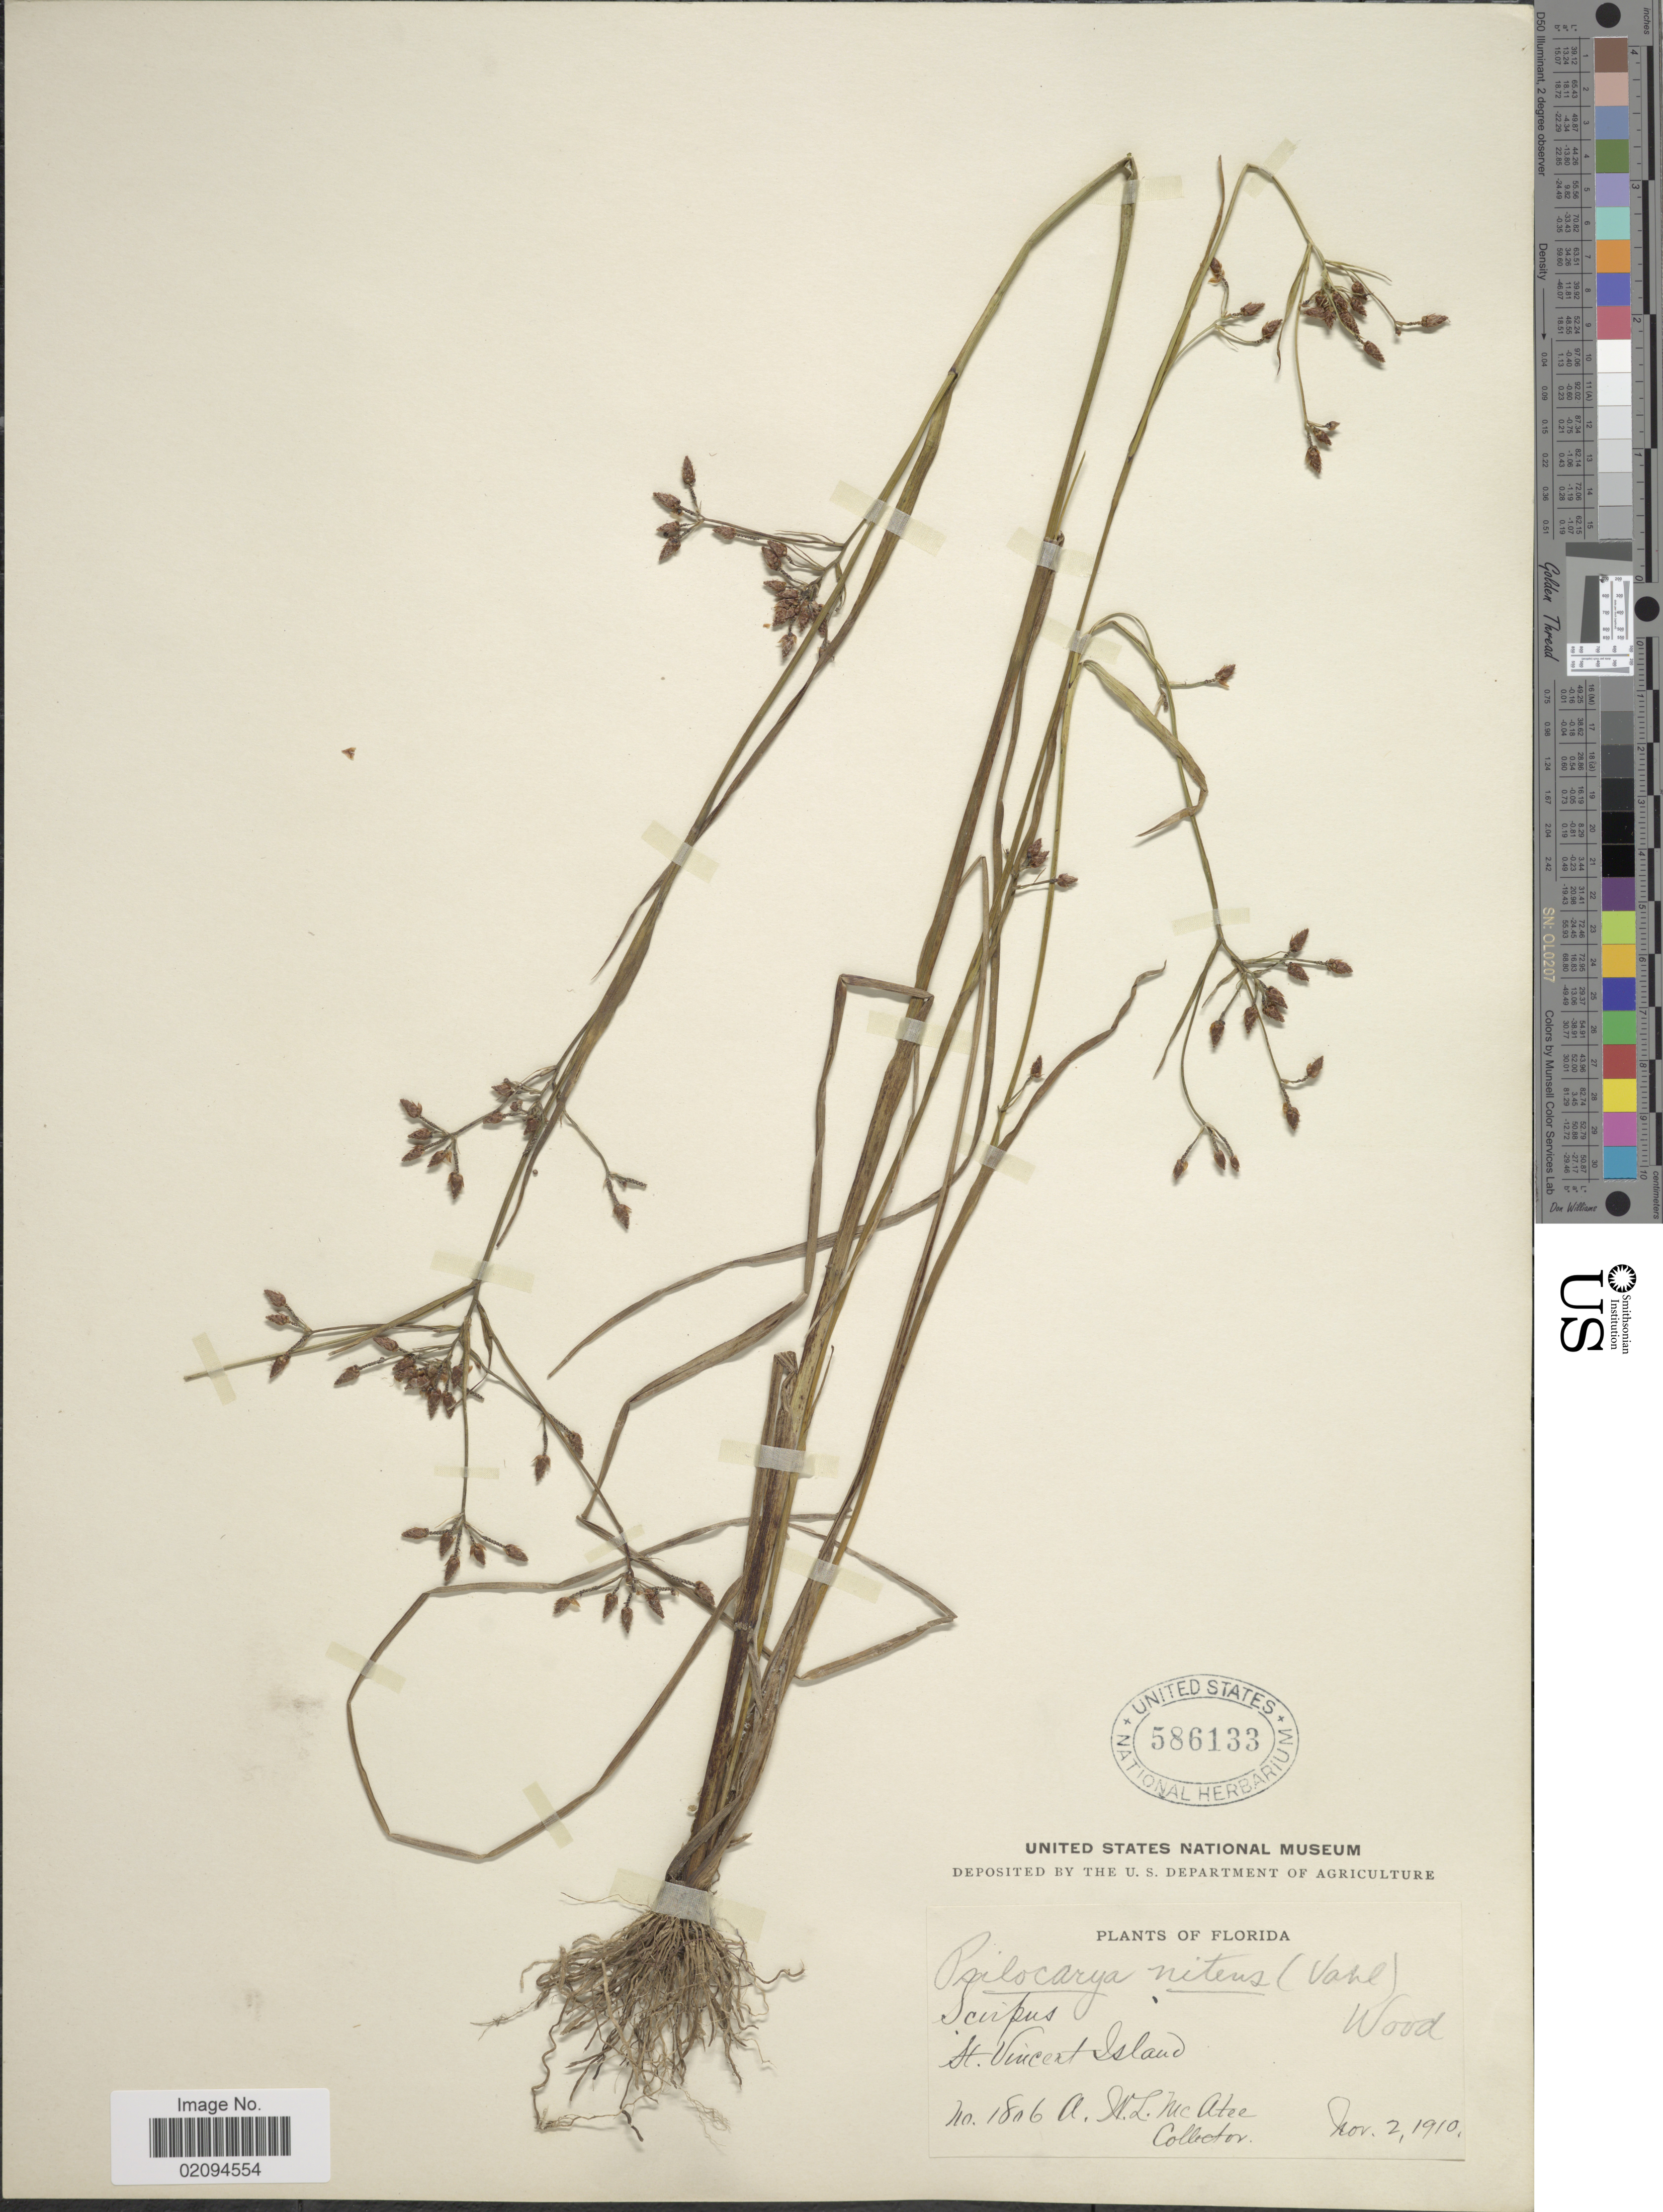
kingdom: Plantae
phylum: Tracheophyta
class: Liliopsida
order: Poales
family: Cyperaceae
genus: Rhynchospora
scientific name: Rhynchospora nitens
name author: (Vahl) A. Gray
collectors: W. McAtee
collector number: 1806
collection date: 1910-11-02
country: United States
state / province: Florida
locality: St. Vincent Island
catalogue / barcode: US 586133